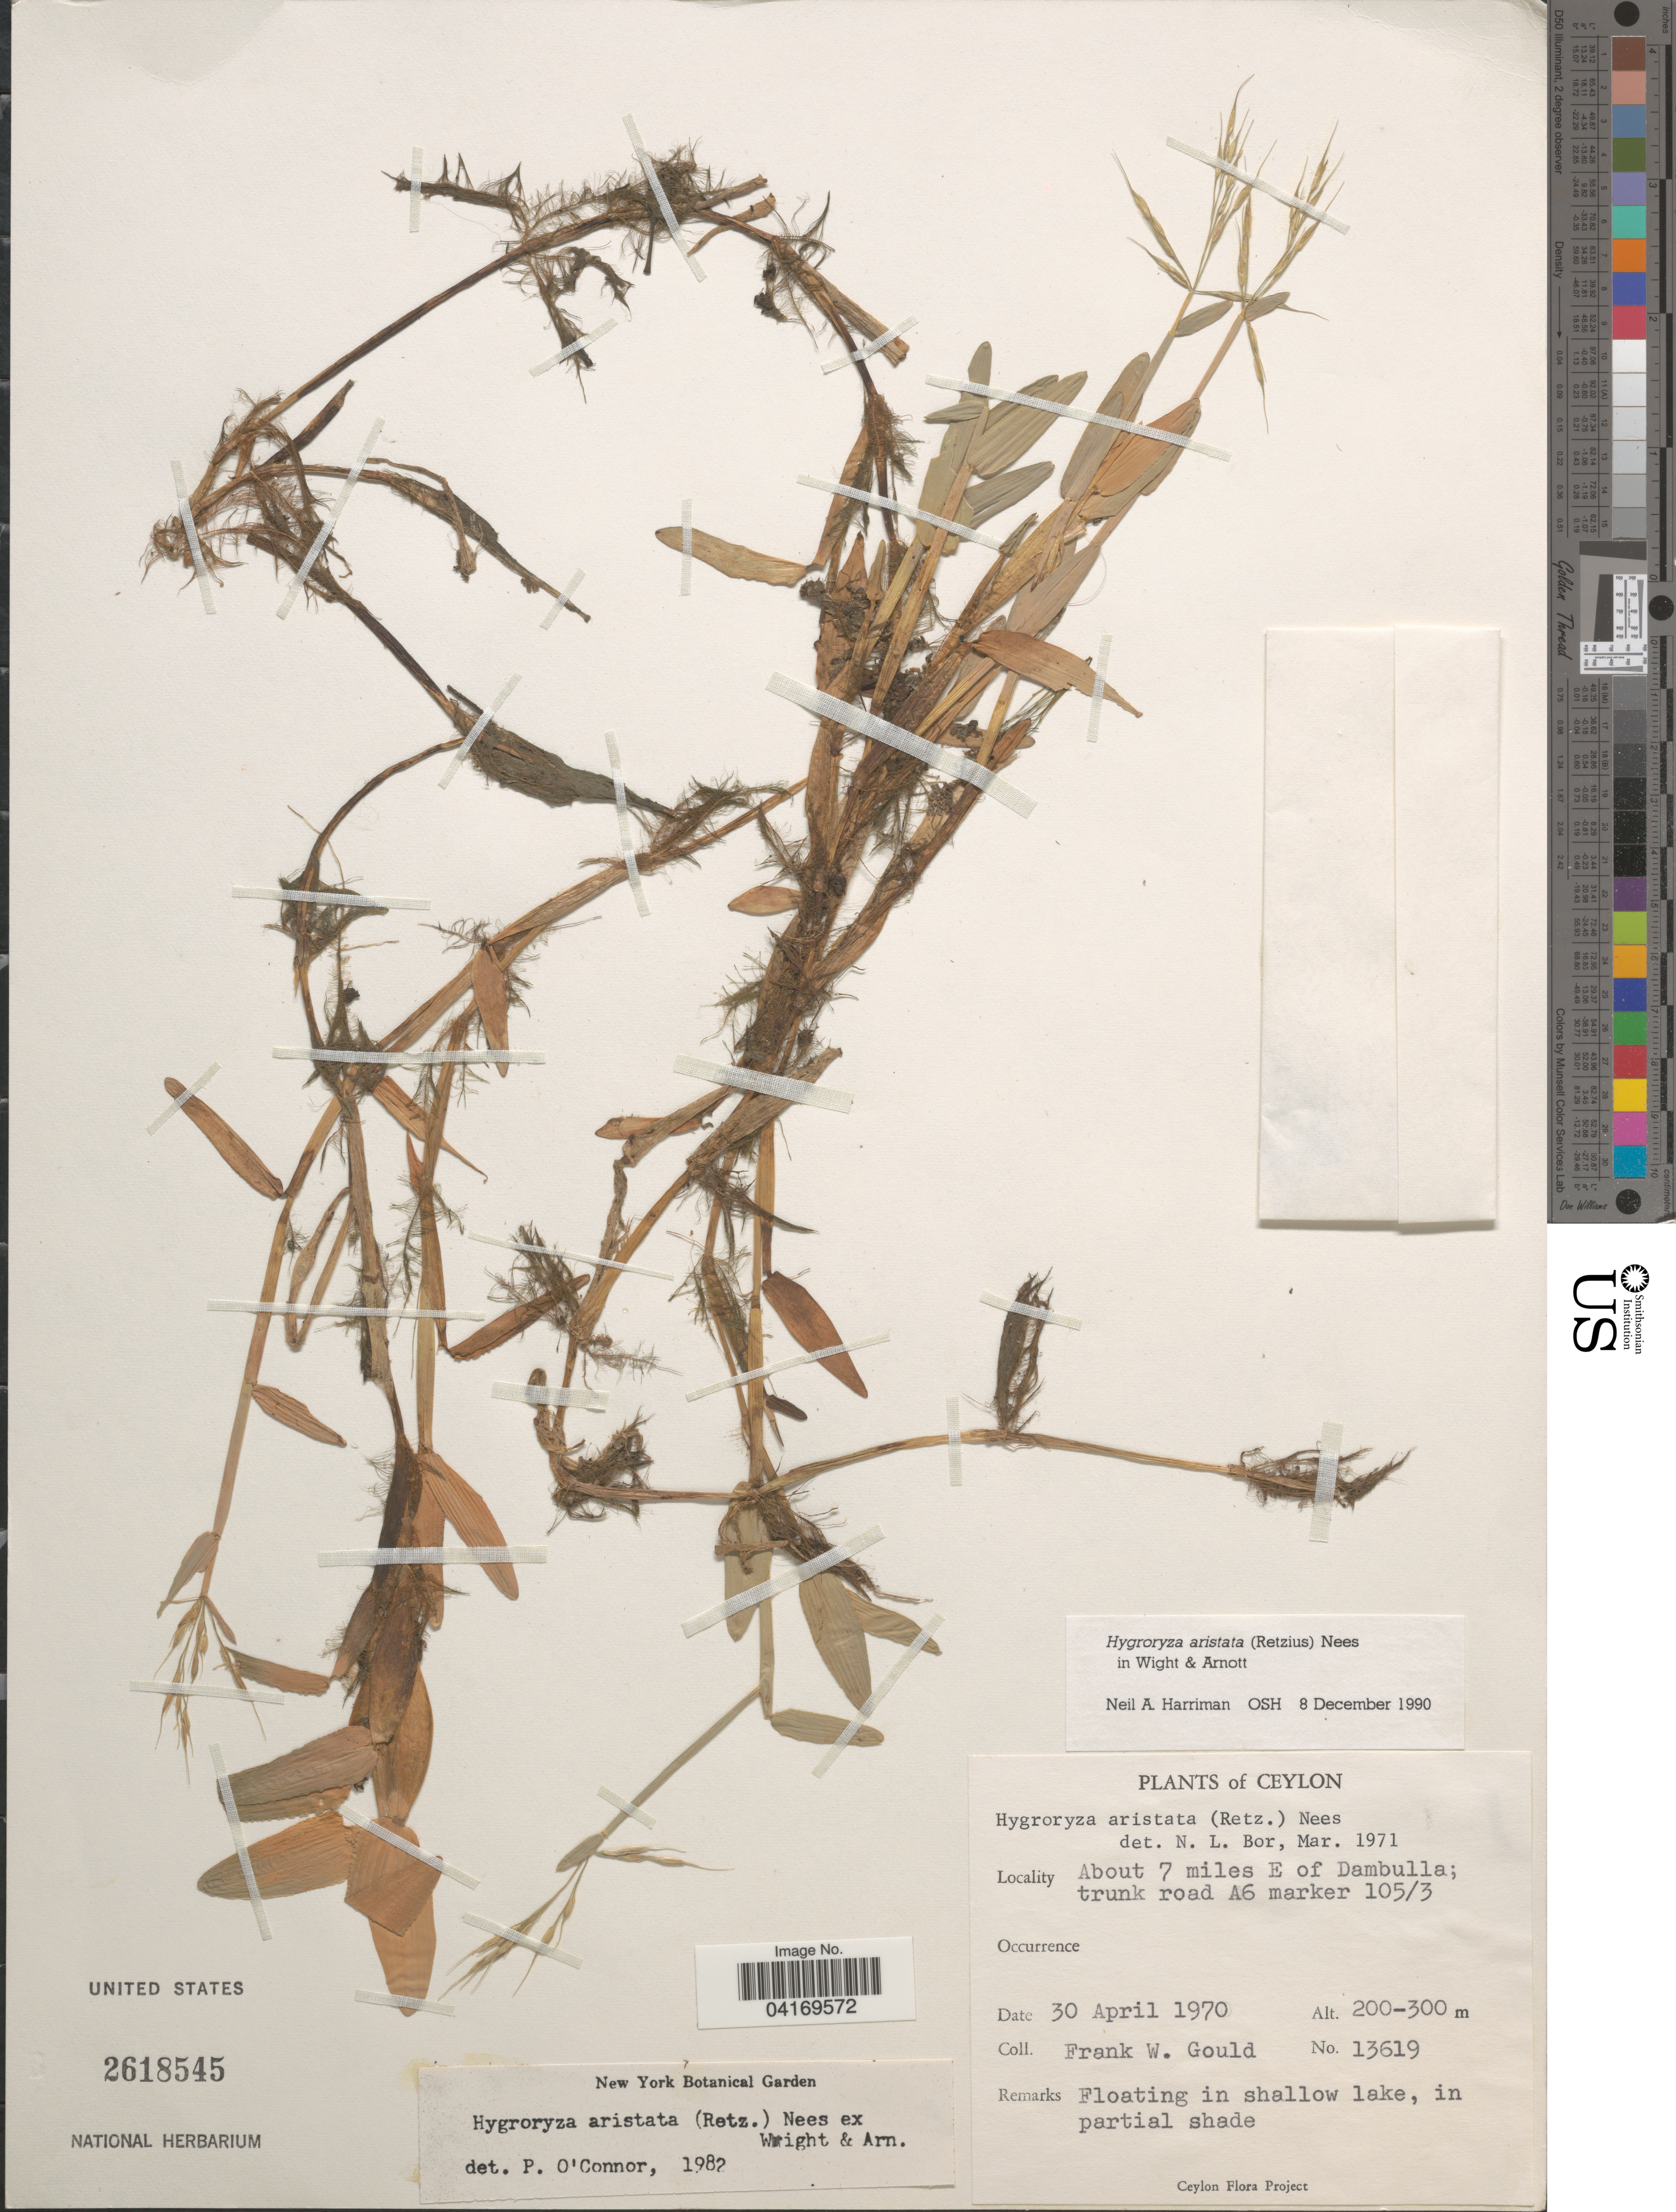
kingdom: Plantae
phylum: Tracheophyta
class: Liliopsida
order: Poales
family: Poaceae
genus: Hygroryza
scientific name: Hygroryza aristata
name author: (Retz.) Nees ex Wright & Arn.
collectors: F. W. Gould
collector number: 13619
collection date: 1970-04-30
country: Sri Lanka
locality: Ceylon. About 7 miles E of Dambulla; trunk road A6 marker 105/3.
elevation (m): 200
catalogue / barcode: US 2618545